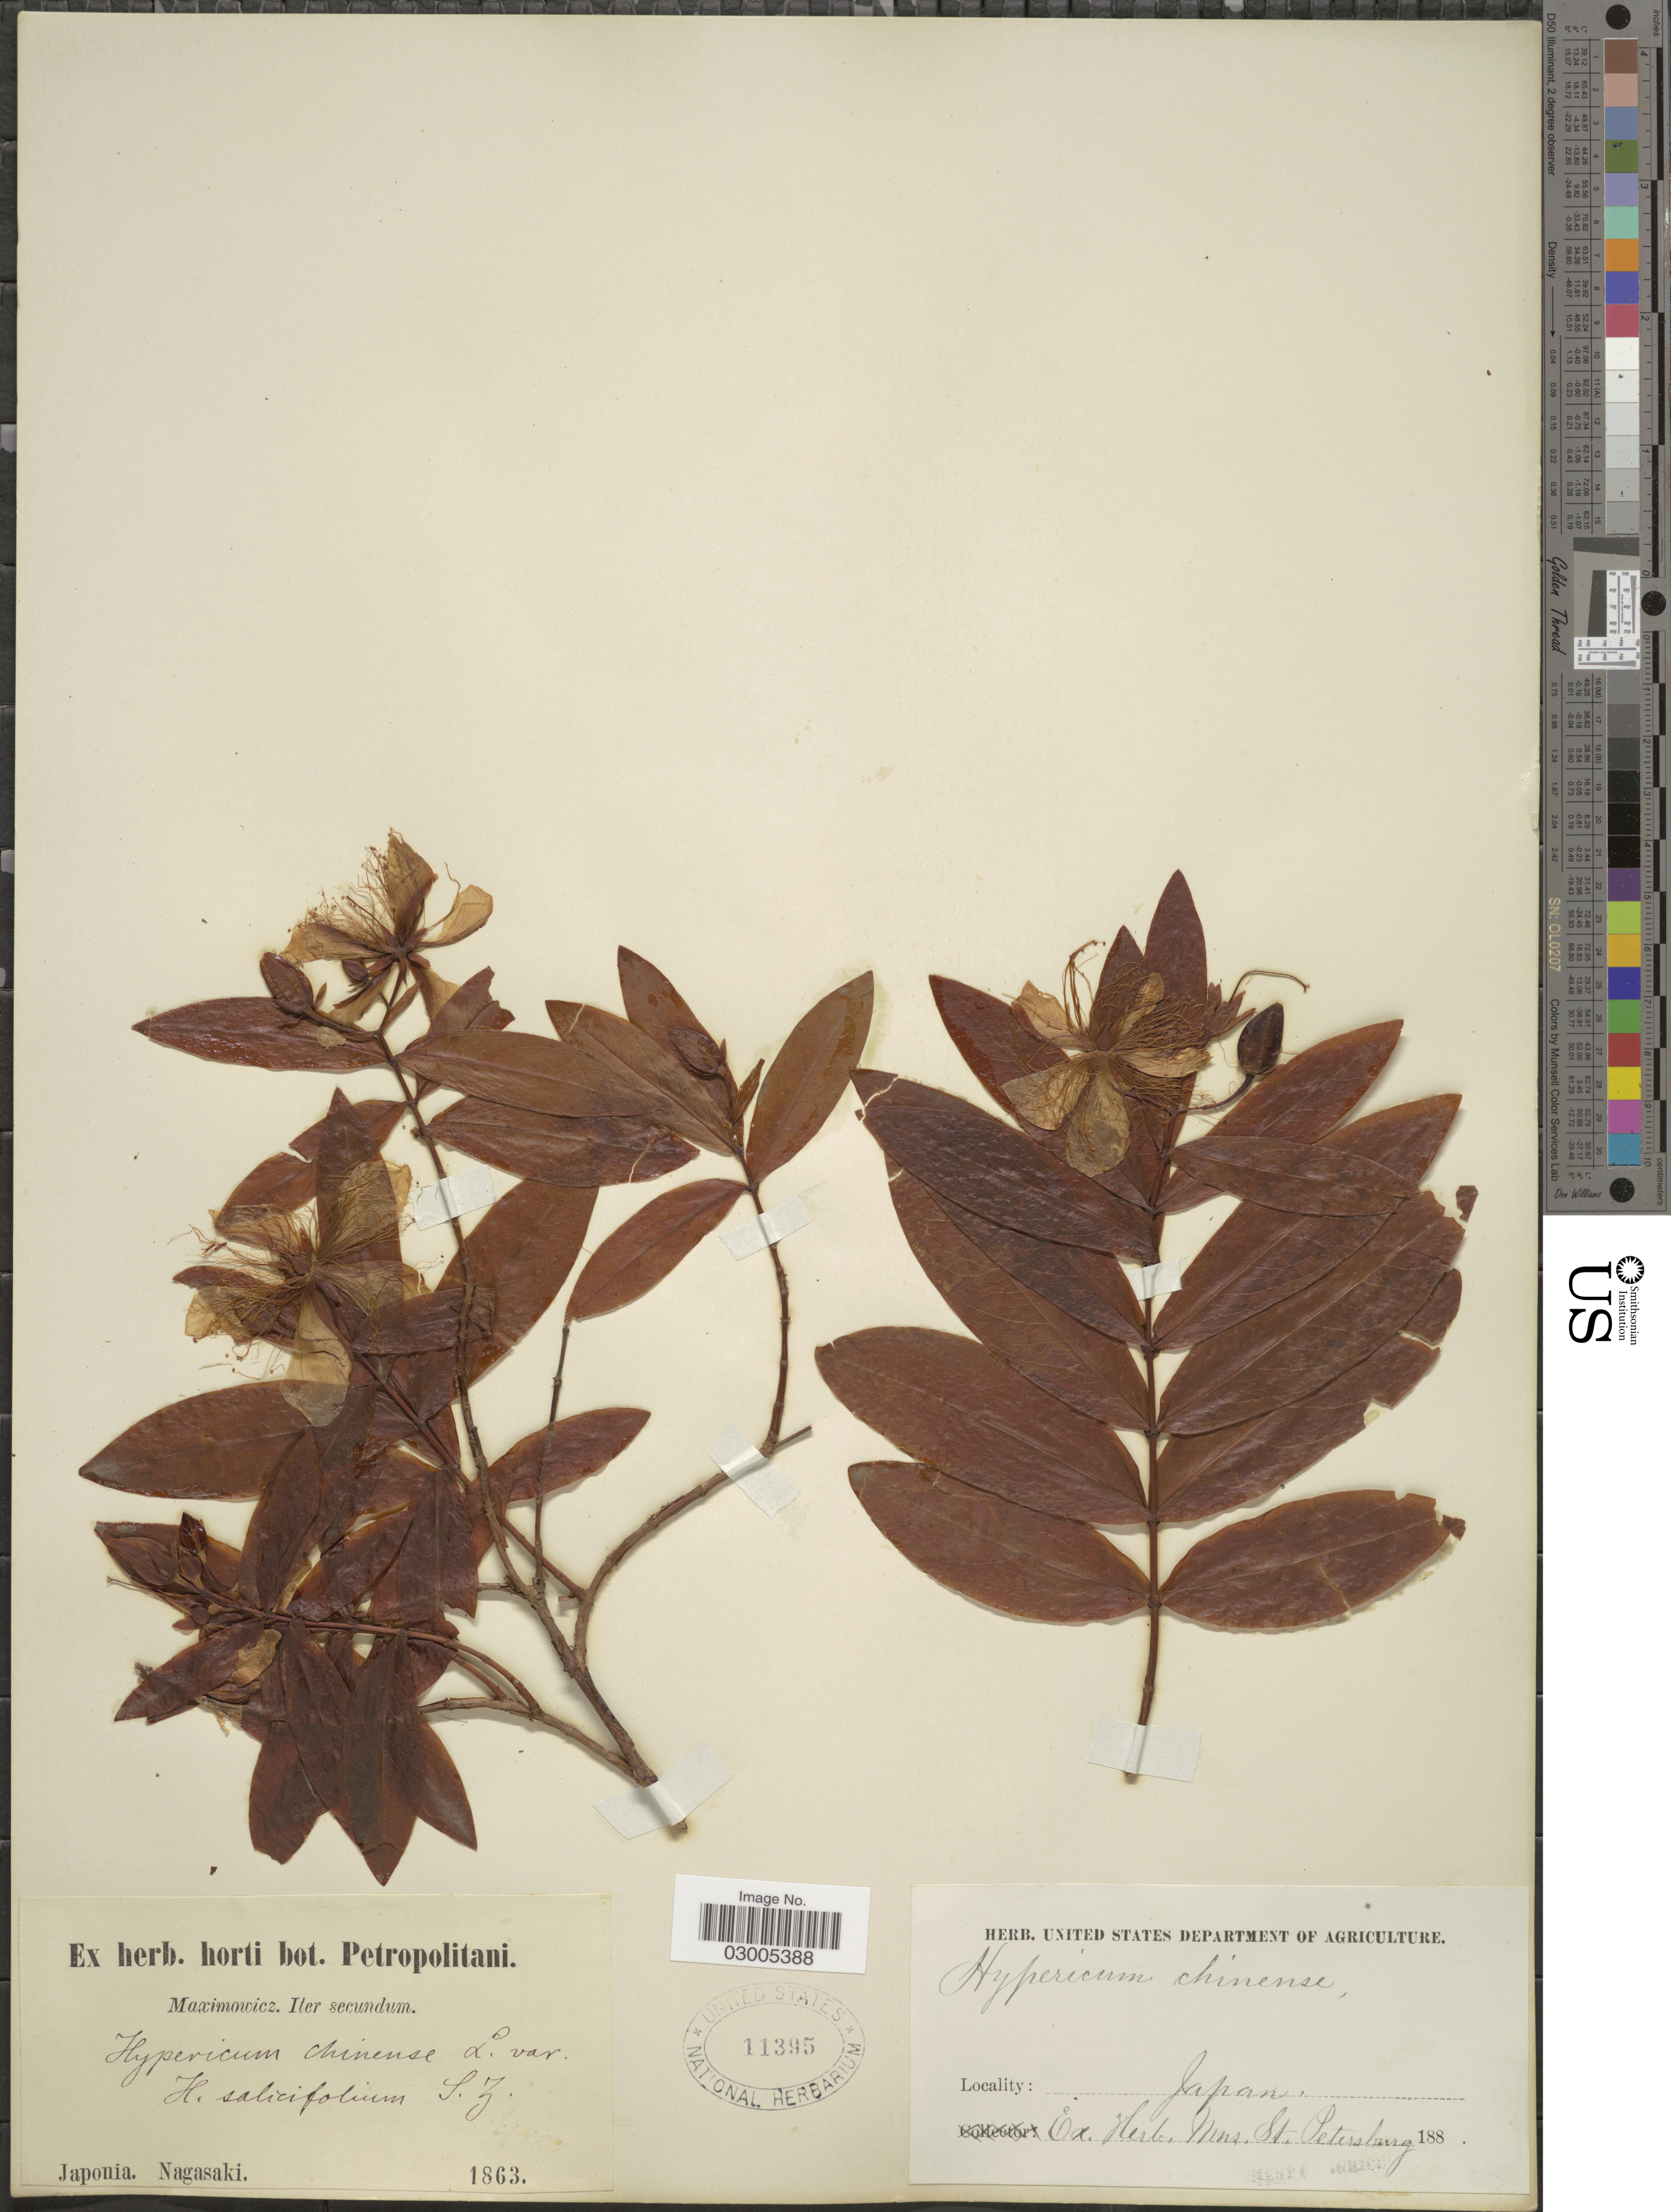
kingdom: Plantae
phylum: Tracheophyta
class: Magnoliopsida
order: Malpighiales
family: Hypericaceae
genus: Hypericum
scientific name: Hypericum monogynum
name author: L.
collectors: -. Maximowicz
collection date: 1863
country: Japan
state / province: Nagasaki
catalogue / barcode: US 11395